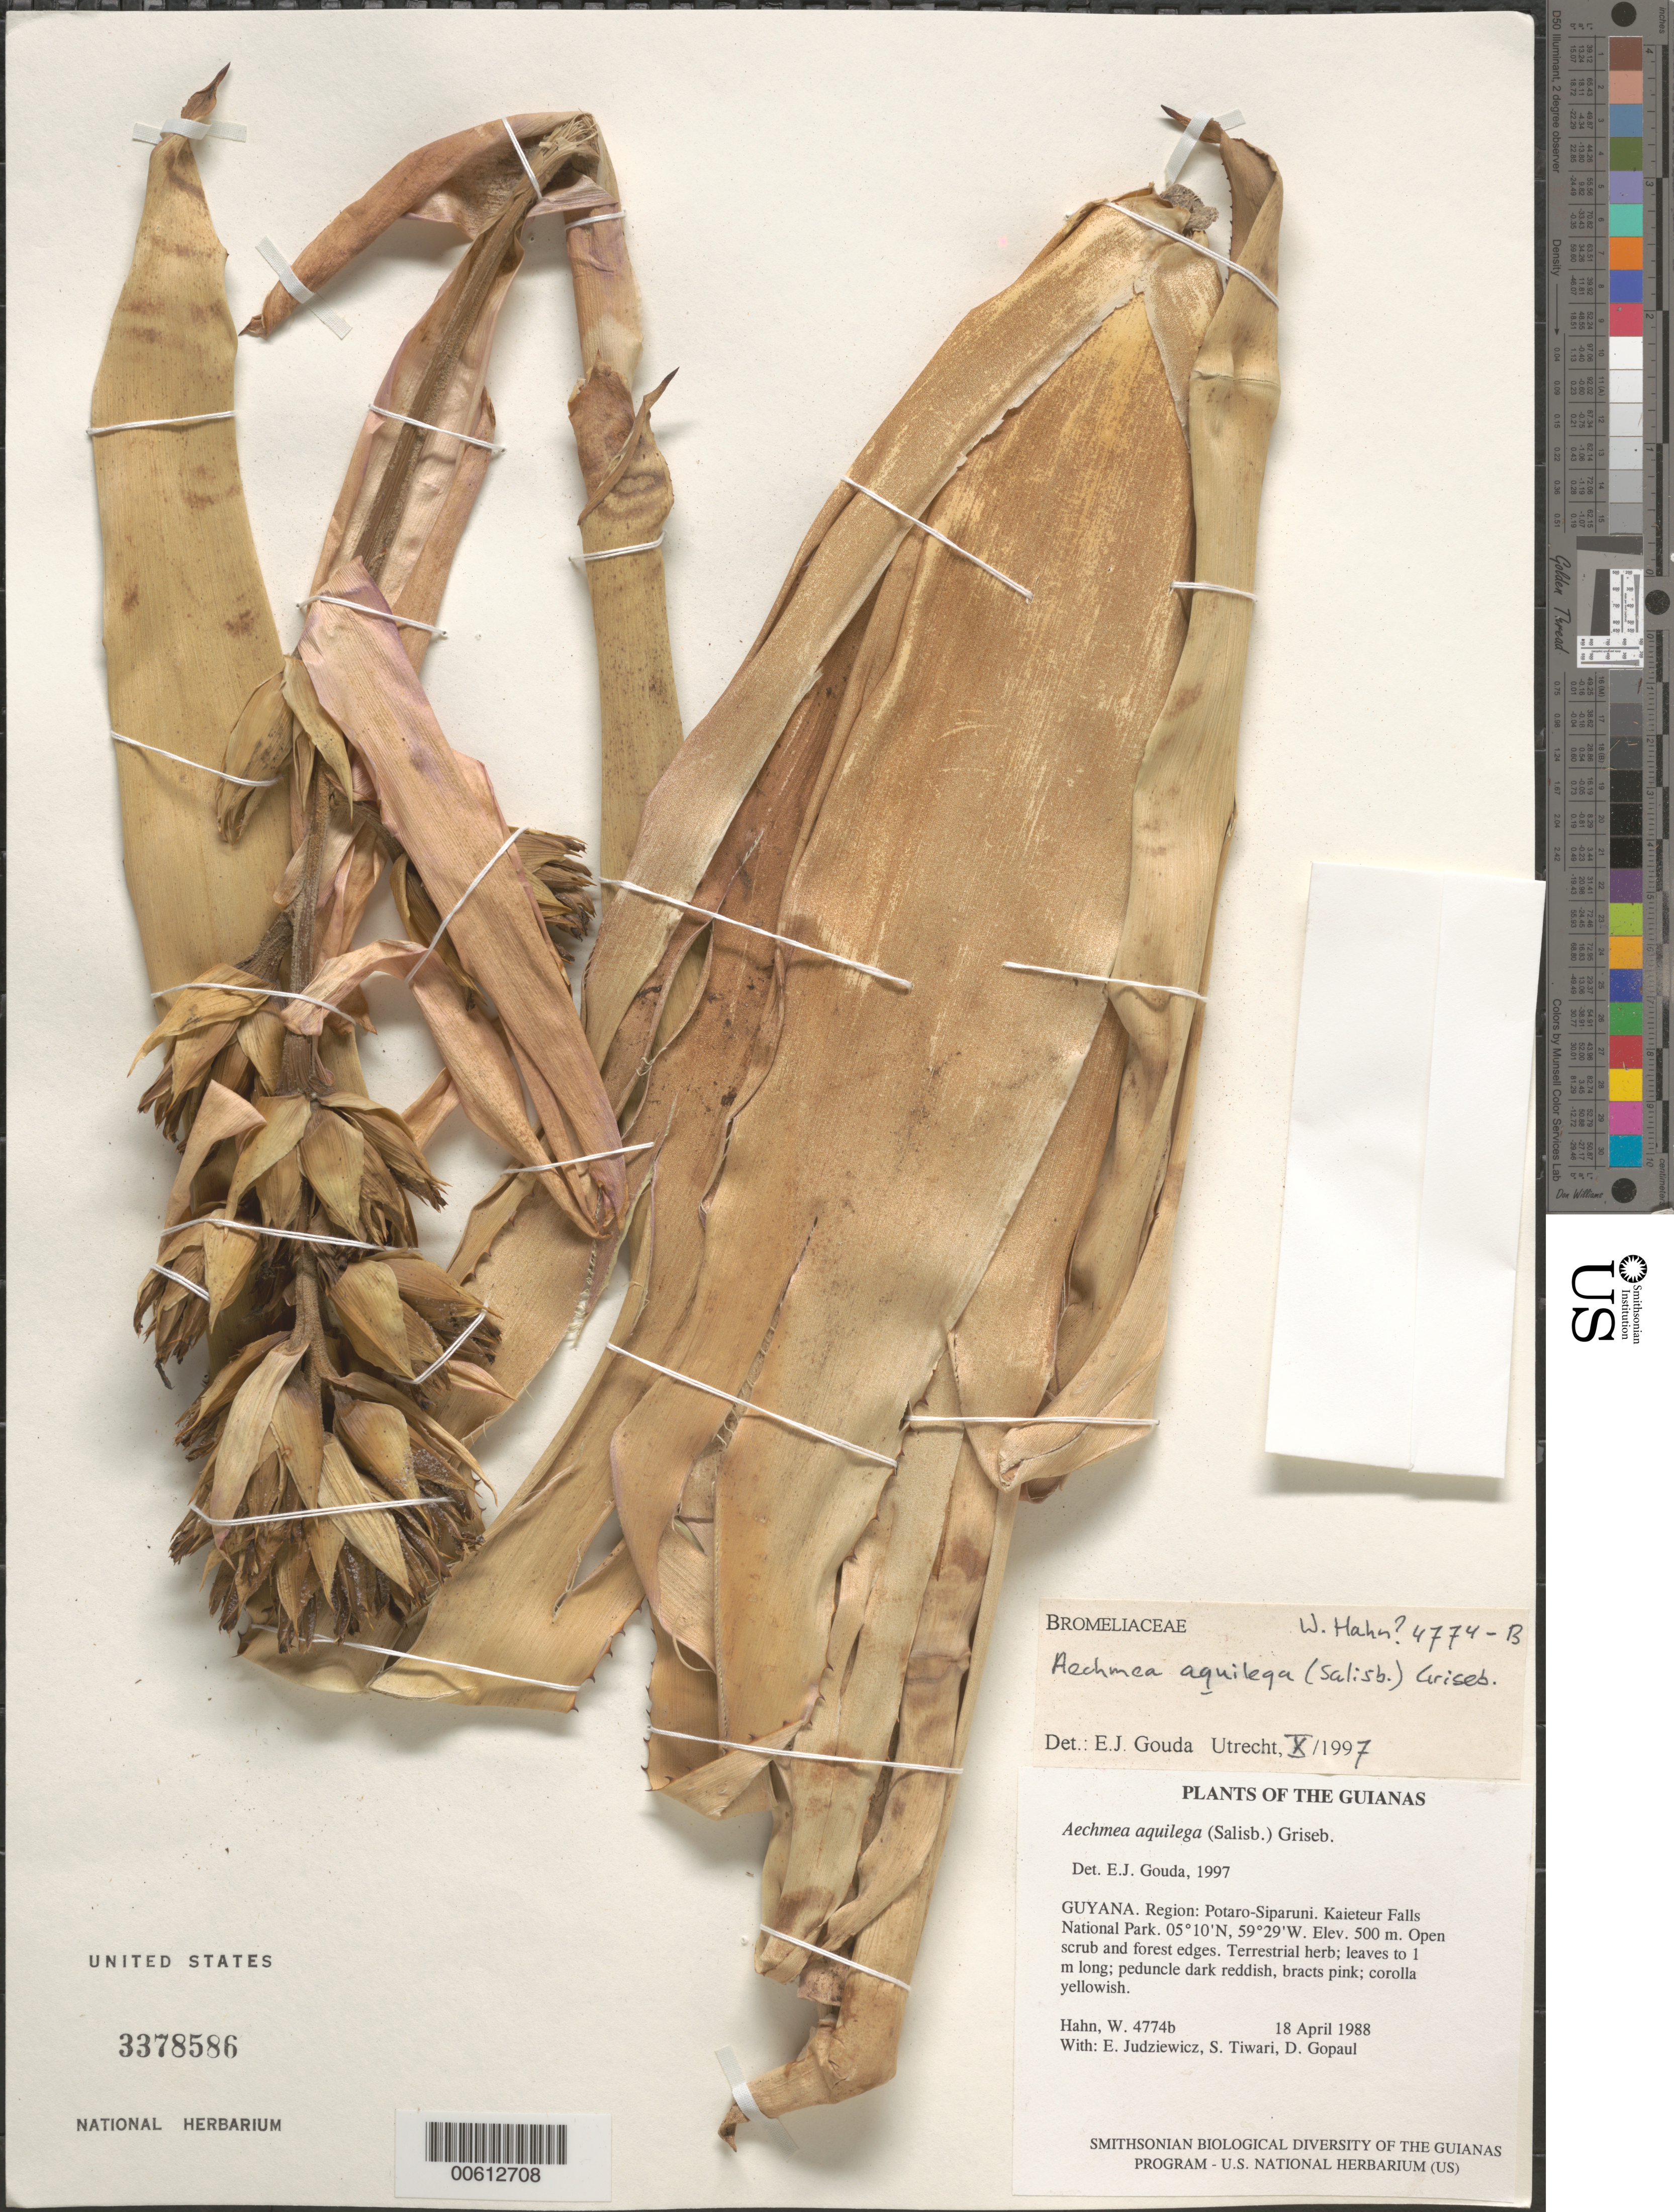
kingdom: Plantae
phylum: Tracheophyta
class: Liliopsida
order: Poales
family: Bromeliaceae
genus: Aechmea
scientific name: Aechmea aquilega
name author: (Salisb.) Griseb.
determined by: Gouda, E. J.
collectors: W. Hahn, E. J. Judziewicz, S. Tiwari & D. Gopaul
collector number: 4774 b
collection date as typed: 18 April 1988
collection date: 1988-04-18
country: Guyana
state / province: Potaro-Siparuni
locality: Kaieteur Falls National Park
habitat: Open scrub and forest edges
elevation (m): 500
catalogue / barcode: US 3378586